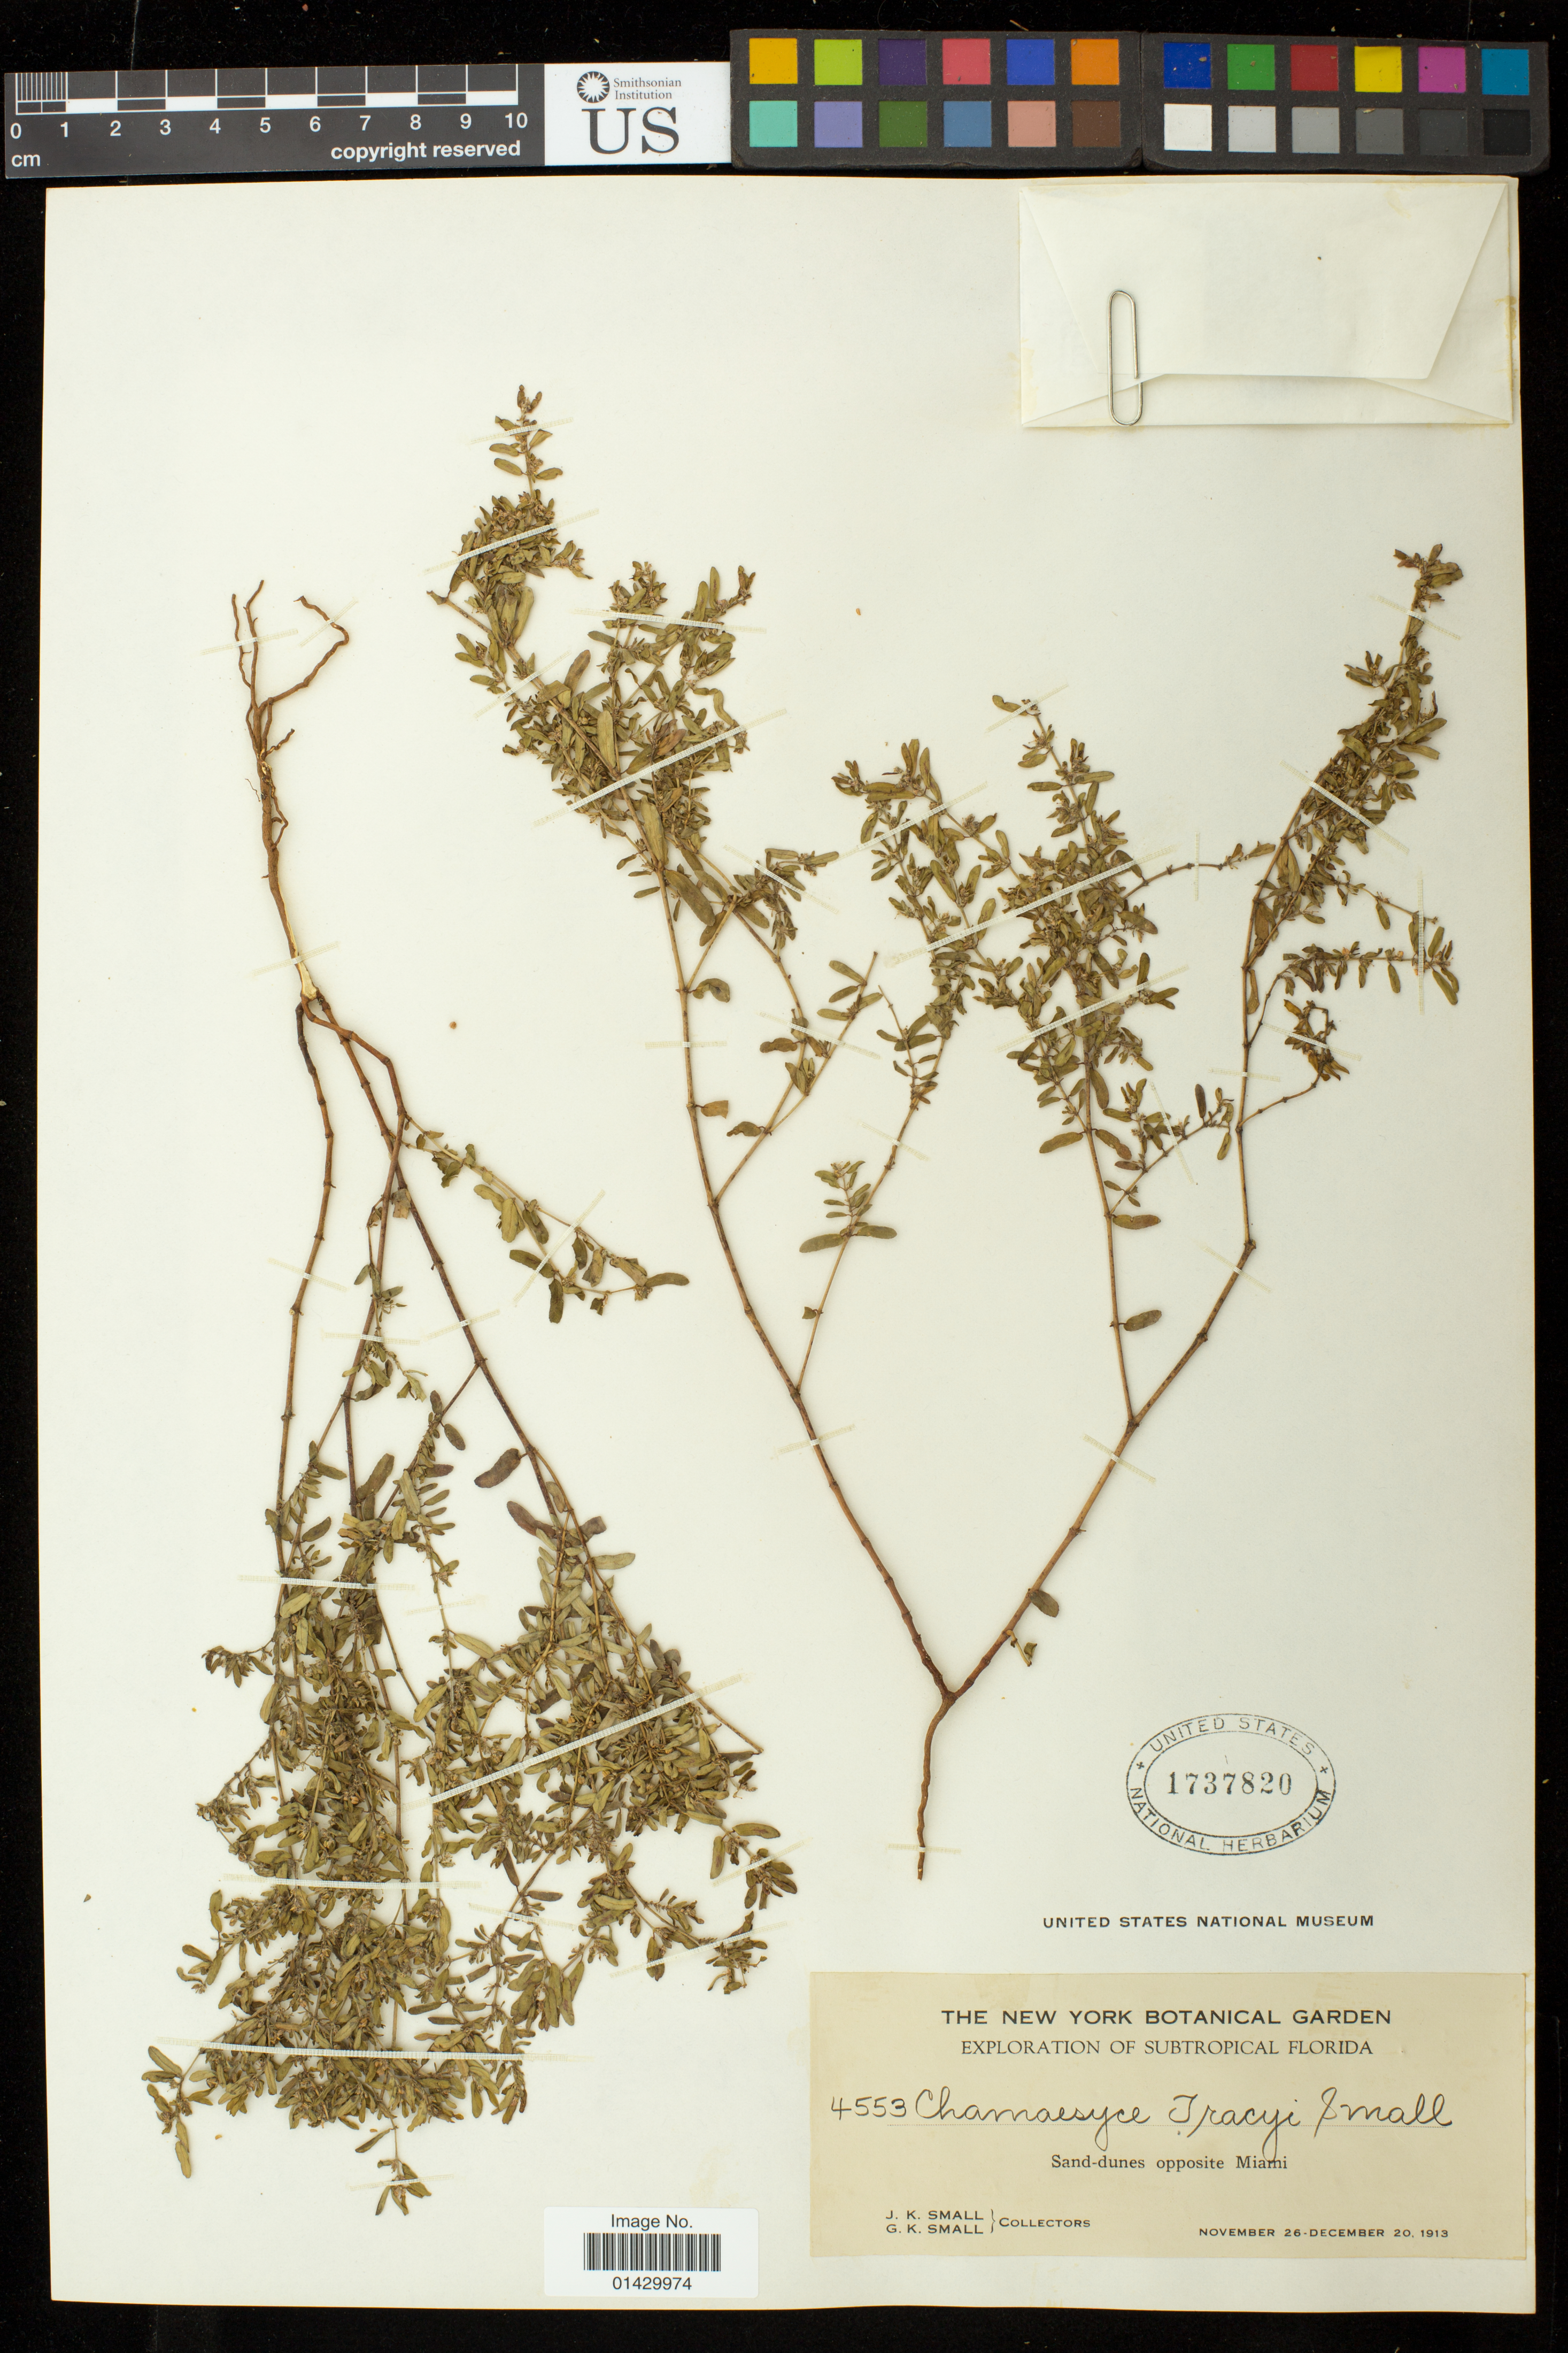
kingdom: Plantae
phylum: Tracheophyta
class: Magnoliopsida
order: Malpighiales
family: Euphorbiaceae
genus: Euphorbia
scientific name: Euphorbia maculata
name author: L.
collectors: J. K. Small & G. K. Small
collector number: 4553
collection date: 1913-11-26/1913-12-20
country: United States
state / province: Florida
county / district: Miami-Dade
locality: Sand-dunes opposite Miami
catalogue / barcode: US 1737820